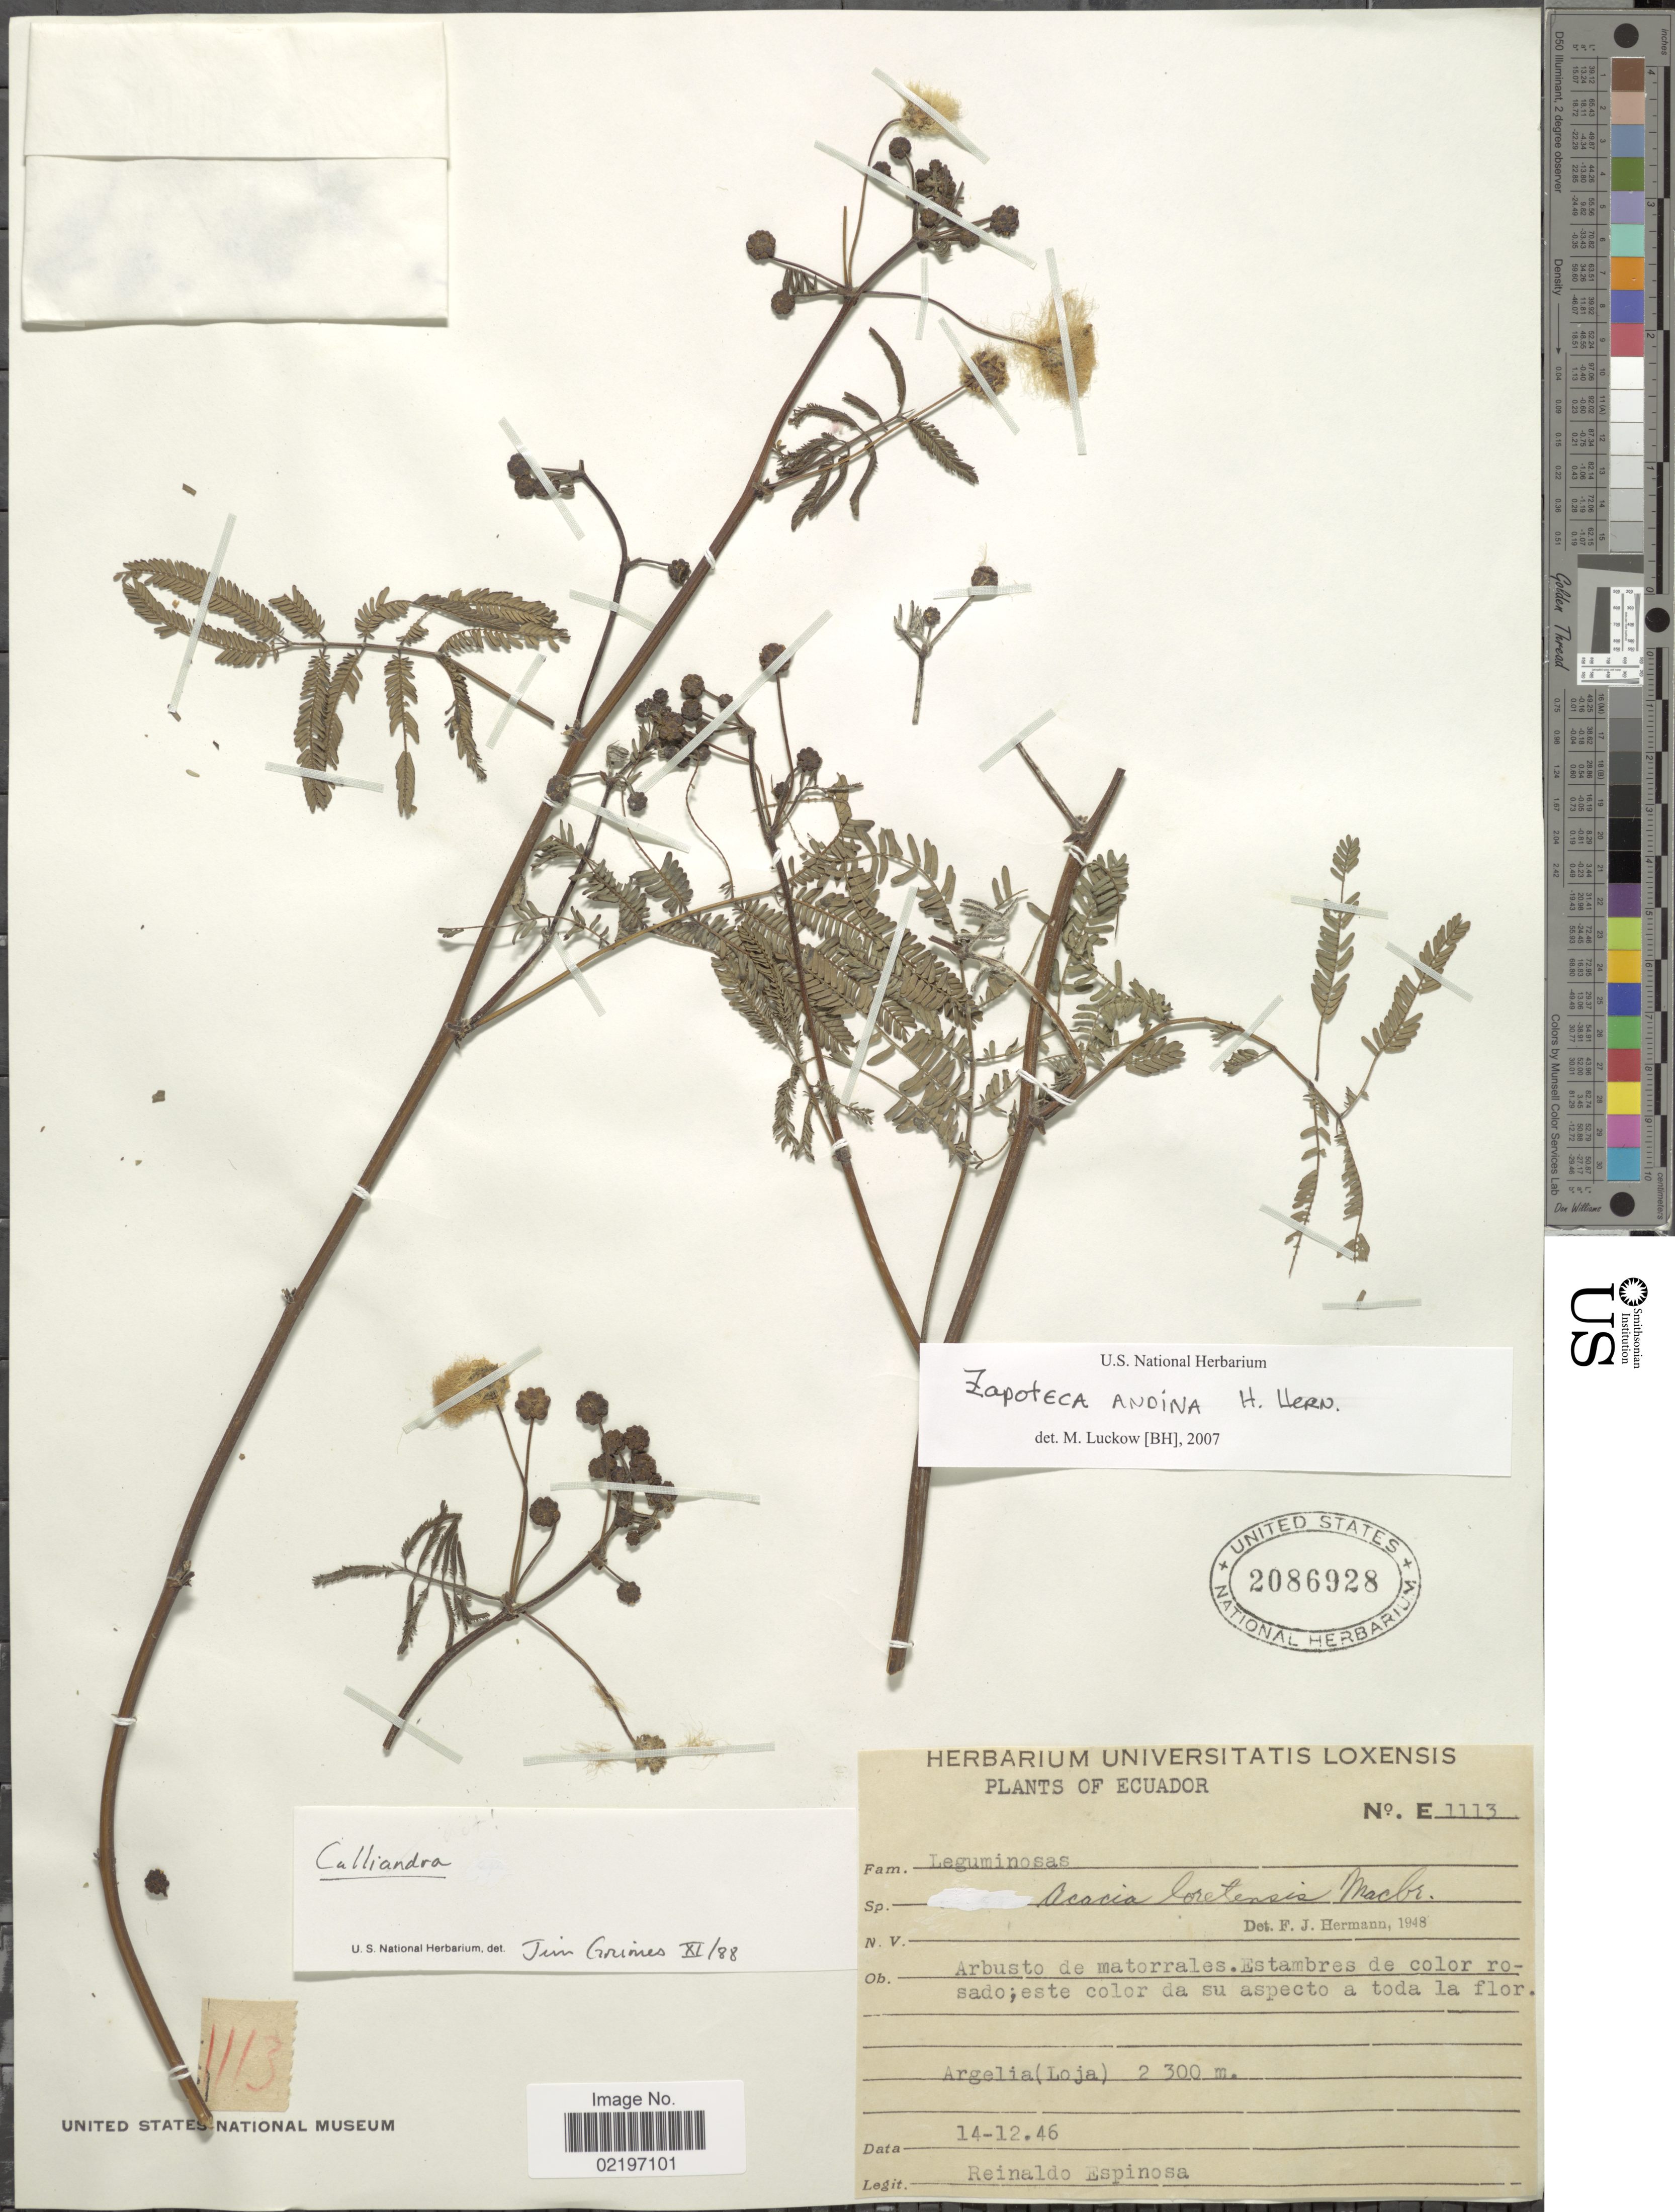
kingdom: Plantae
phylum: Tracheophyta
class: Magnoliopsida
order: Fabales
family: Fabaceae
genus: Zapoteca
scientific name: Zapoteca andina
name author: H.M. Hern.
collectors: R. Espinosa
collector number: E1113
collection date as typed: Transcribed d/m/y: 14/12/46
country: Ecuador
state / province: Loja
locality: Argelia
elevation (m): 2300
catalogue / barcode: US 2086928